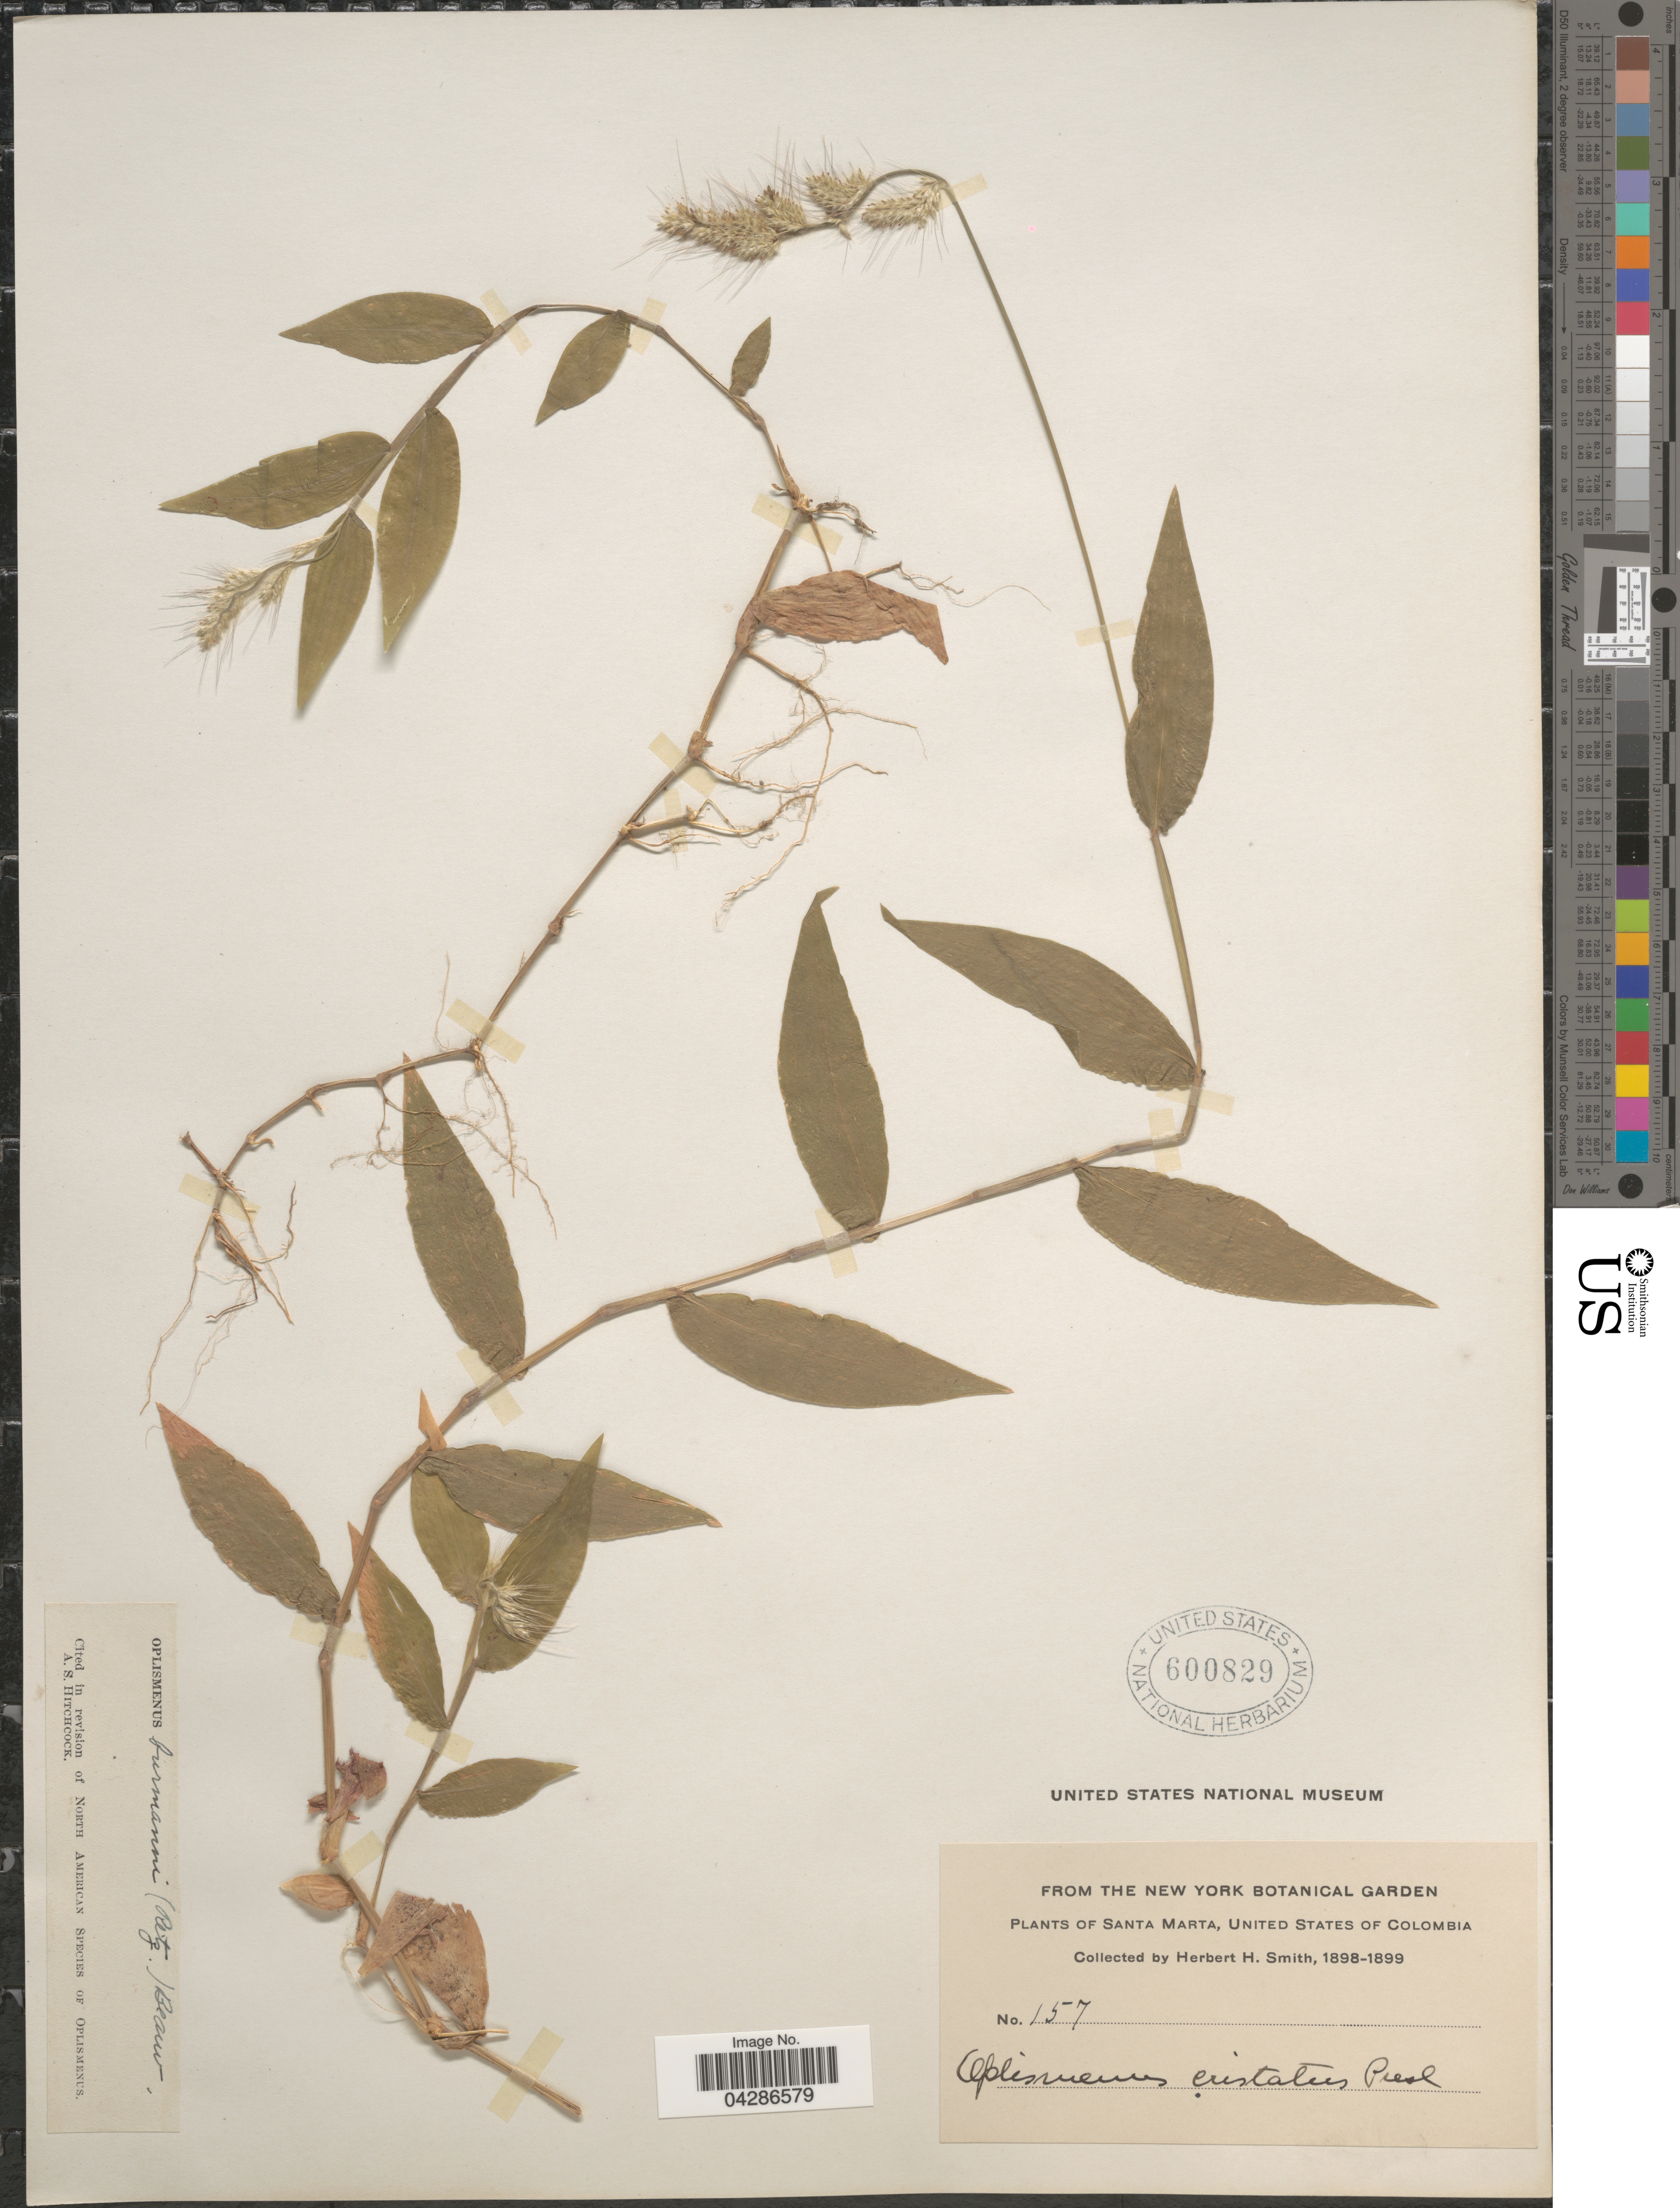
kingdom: Plantae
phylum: Tracheophyta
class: Liliopsida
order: Poales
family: Poaceae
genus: Oplismenus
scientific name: Oplismenus burmannii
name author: (Retz.) P. Beauv.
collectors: Herbert H. Smith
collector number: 157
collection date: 1898/1899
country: Colombia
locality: Santa Marta, United States of Colombia.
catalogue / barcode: US 600829